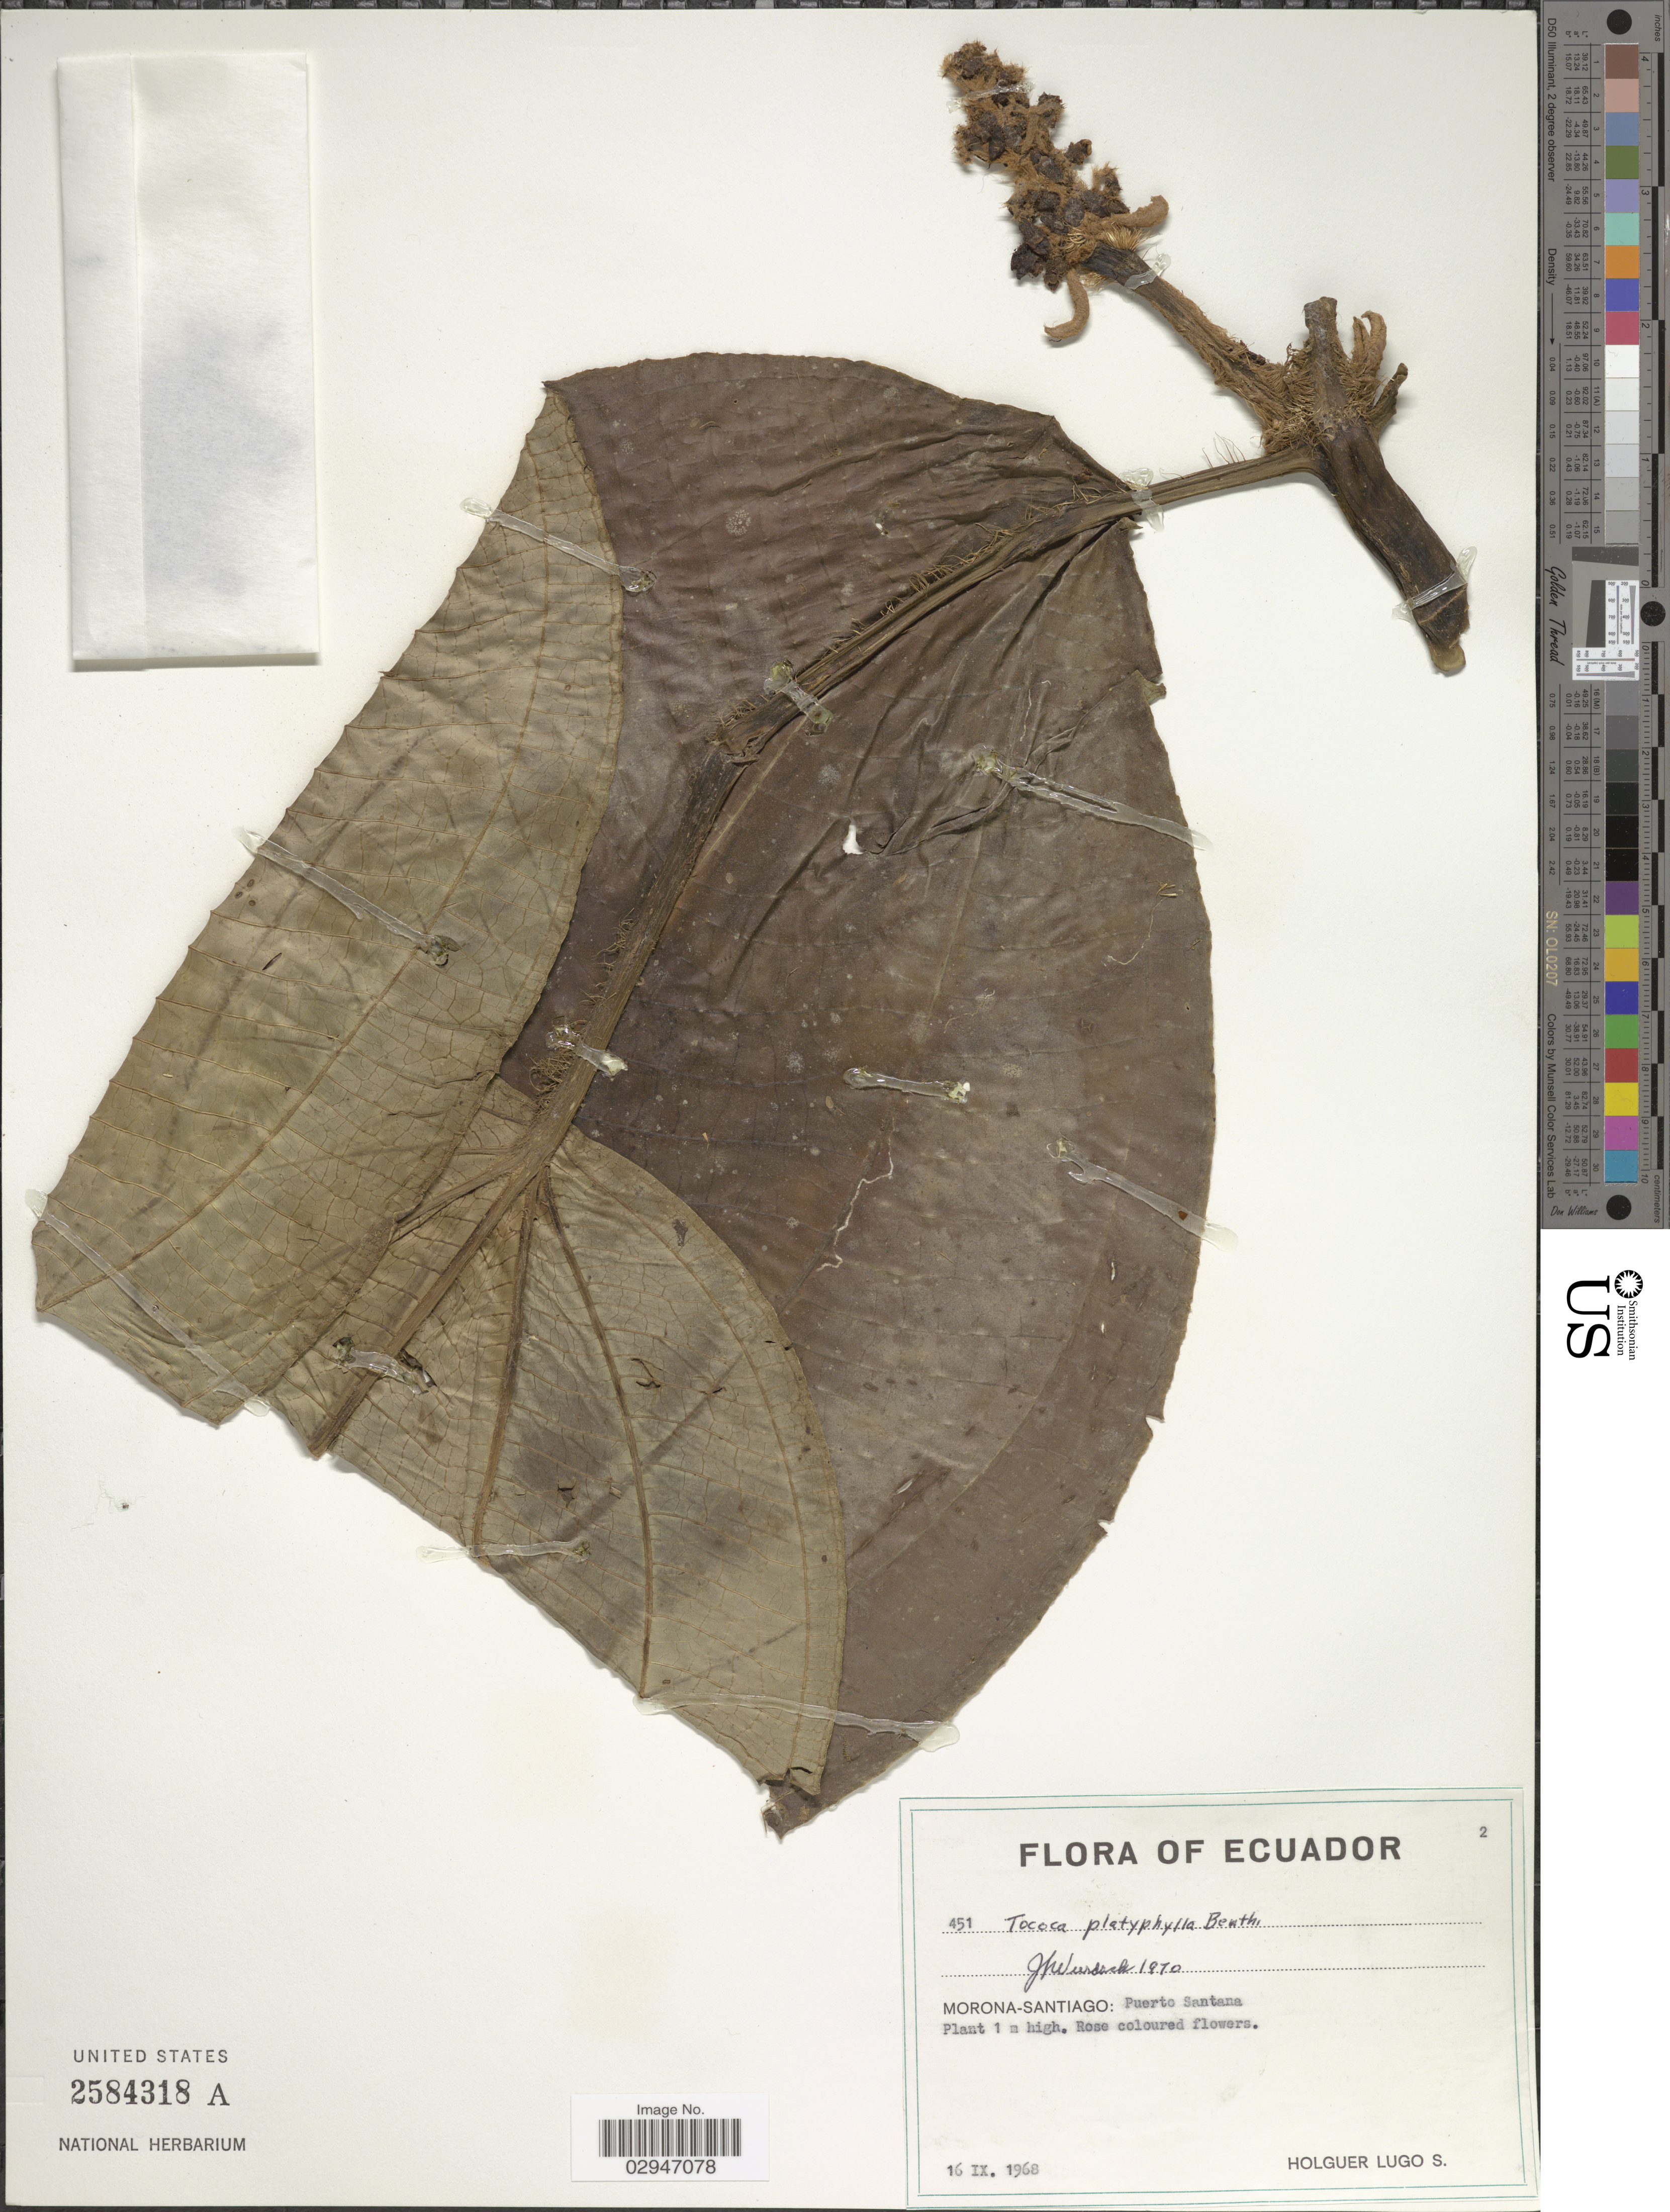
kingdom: Plantae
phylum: Tracheophyta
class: Magnoliopsida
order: Myrtales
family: Melastomataceae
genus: Tococa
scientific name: Tococa platyphylla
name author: Benth.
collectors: H. Lugo S.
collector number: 451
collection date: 1968-09-16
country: Ecuador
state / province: Morona-Santiago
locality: Puerto Santana.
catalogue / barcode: US 2584318A